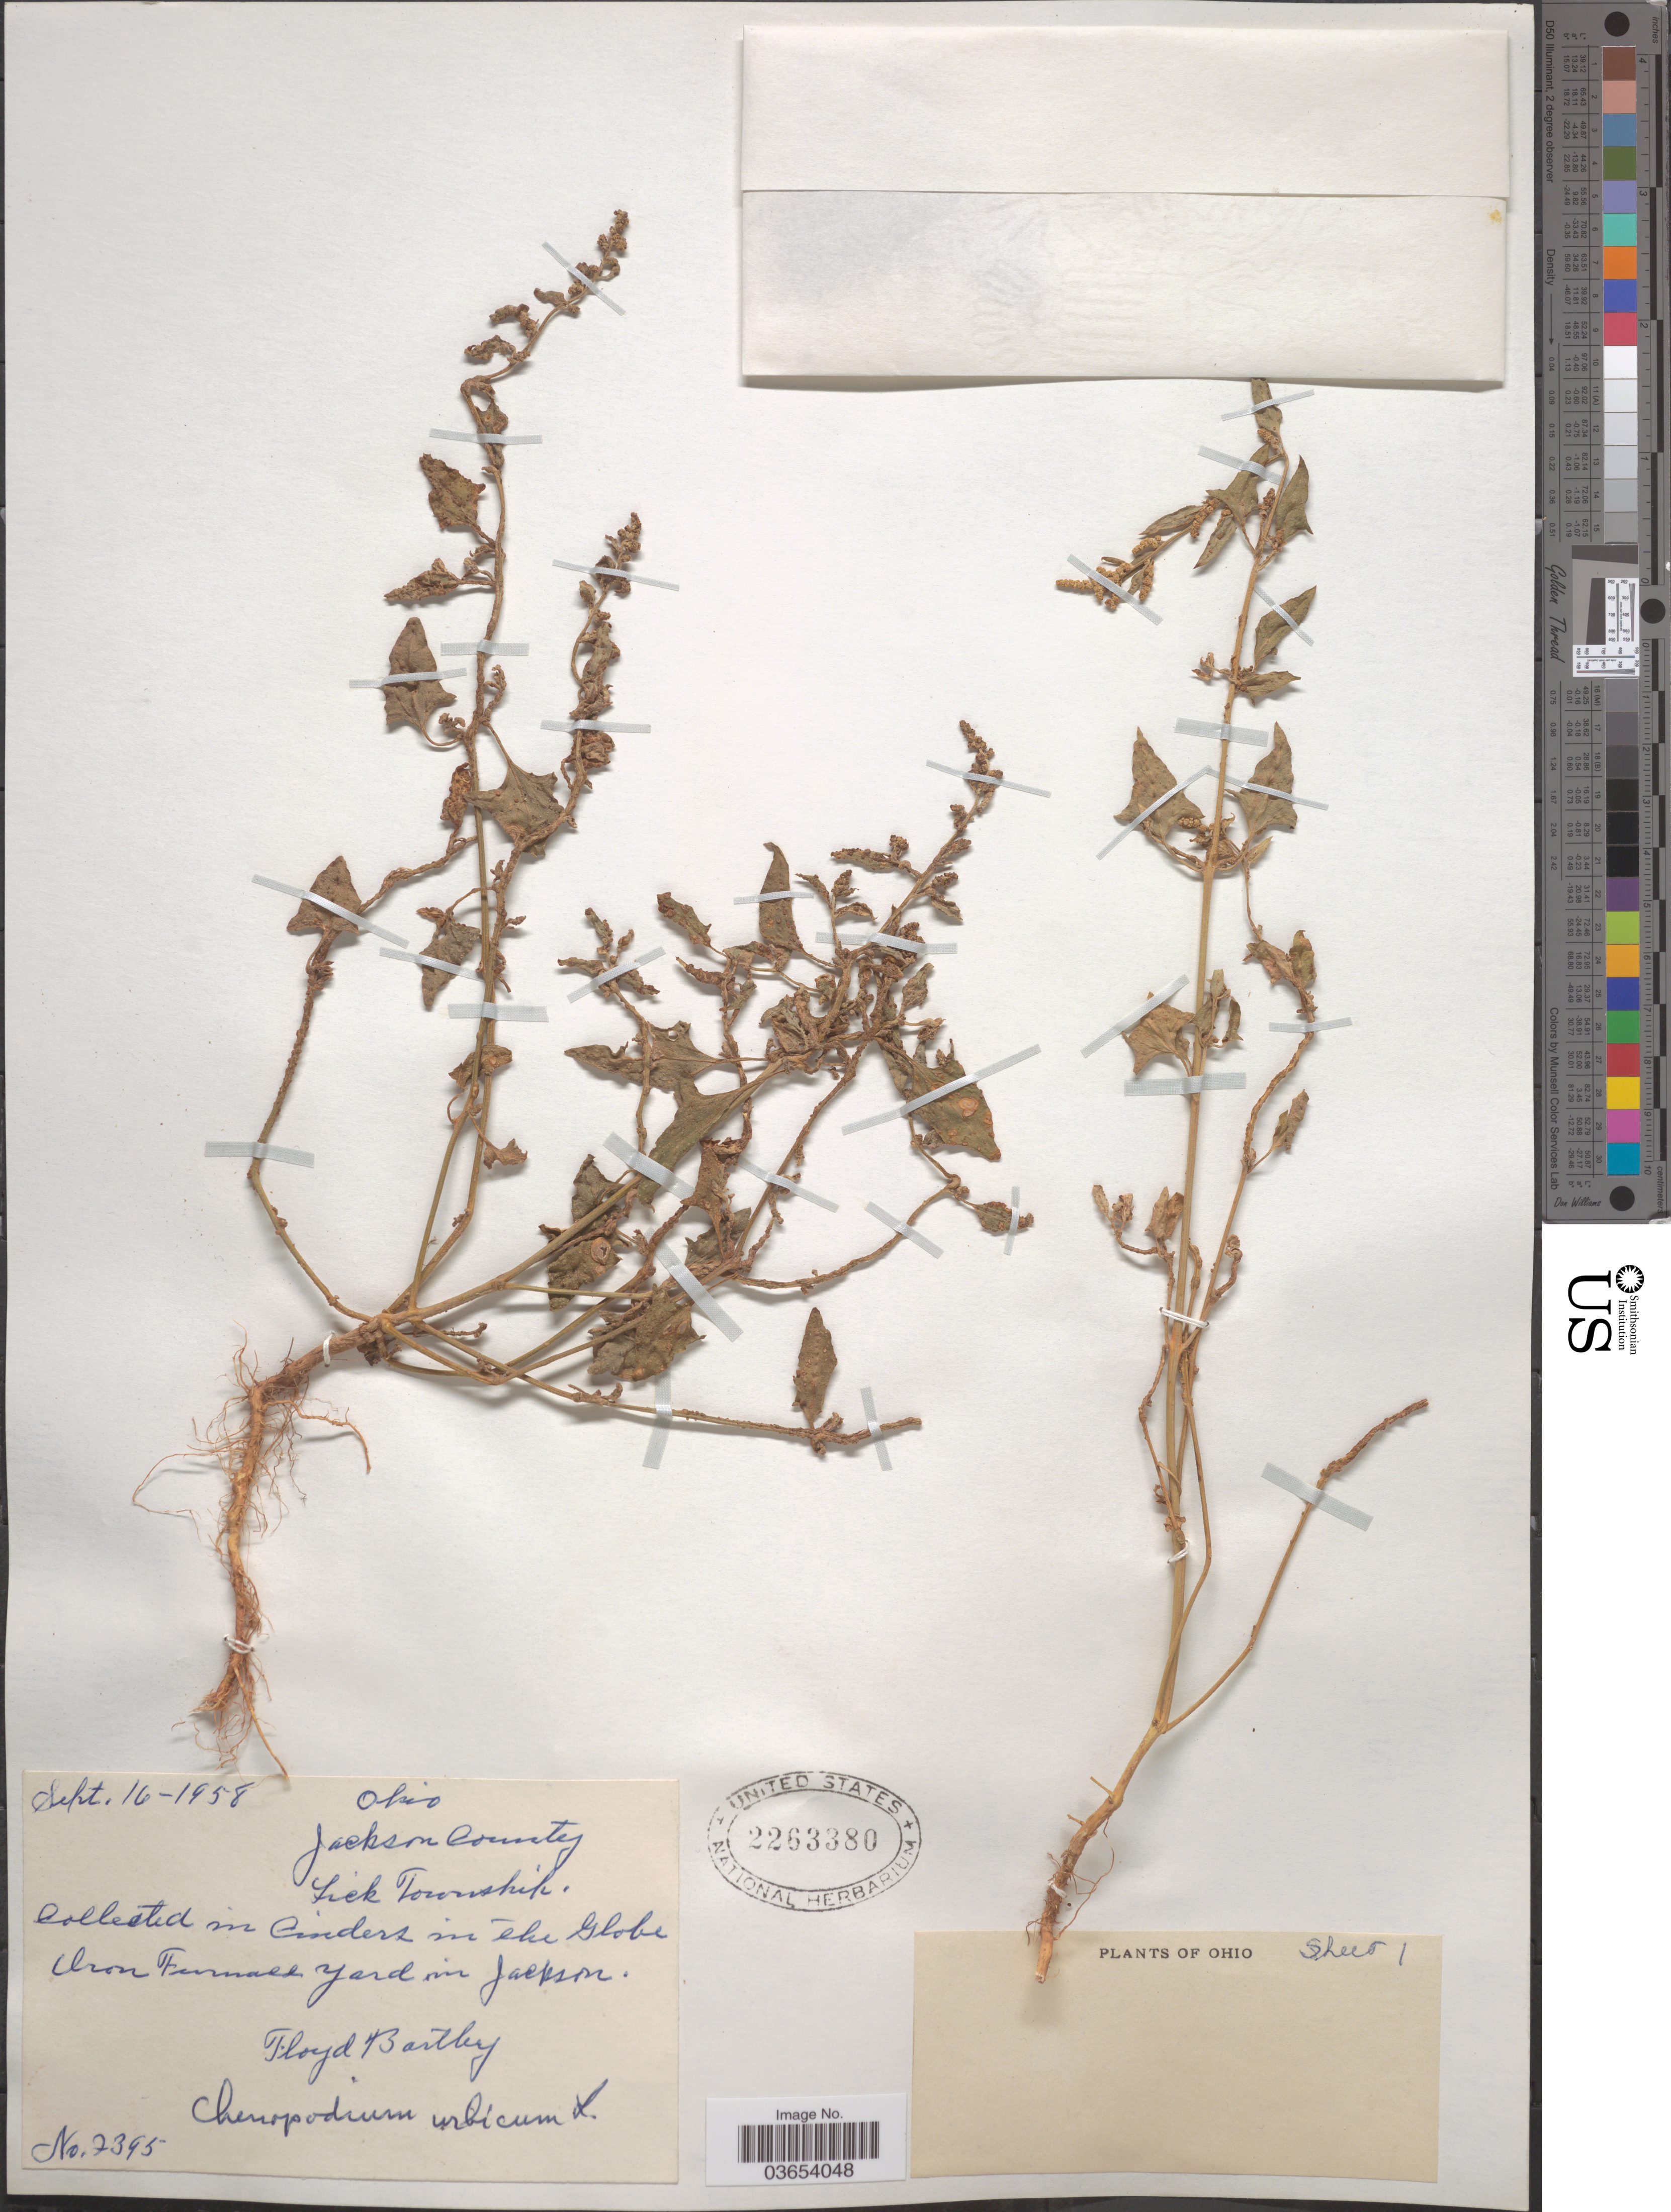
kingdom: Plantae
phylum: Tracheophyta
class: Magnoliopsida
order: Caryophyllales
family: Amaranthaceae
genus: Chenopodium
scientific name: Chenopodium urbicum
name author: L.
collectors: F. Bartley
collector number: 7395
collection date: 1958-09-16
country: United States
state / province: Ohio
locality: Jackson County. Lick Township. In Cinders in the Globe Iron Furnace Yard in Jackson.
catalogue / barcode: US 2263380